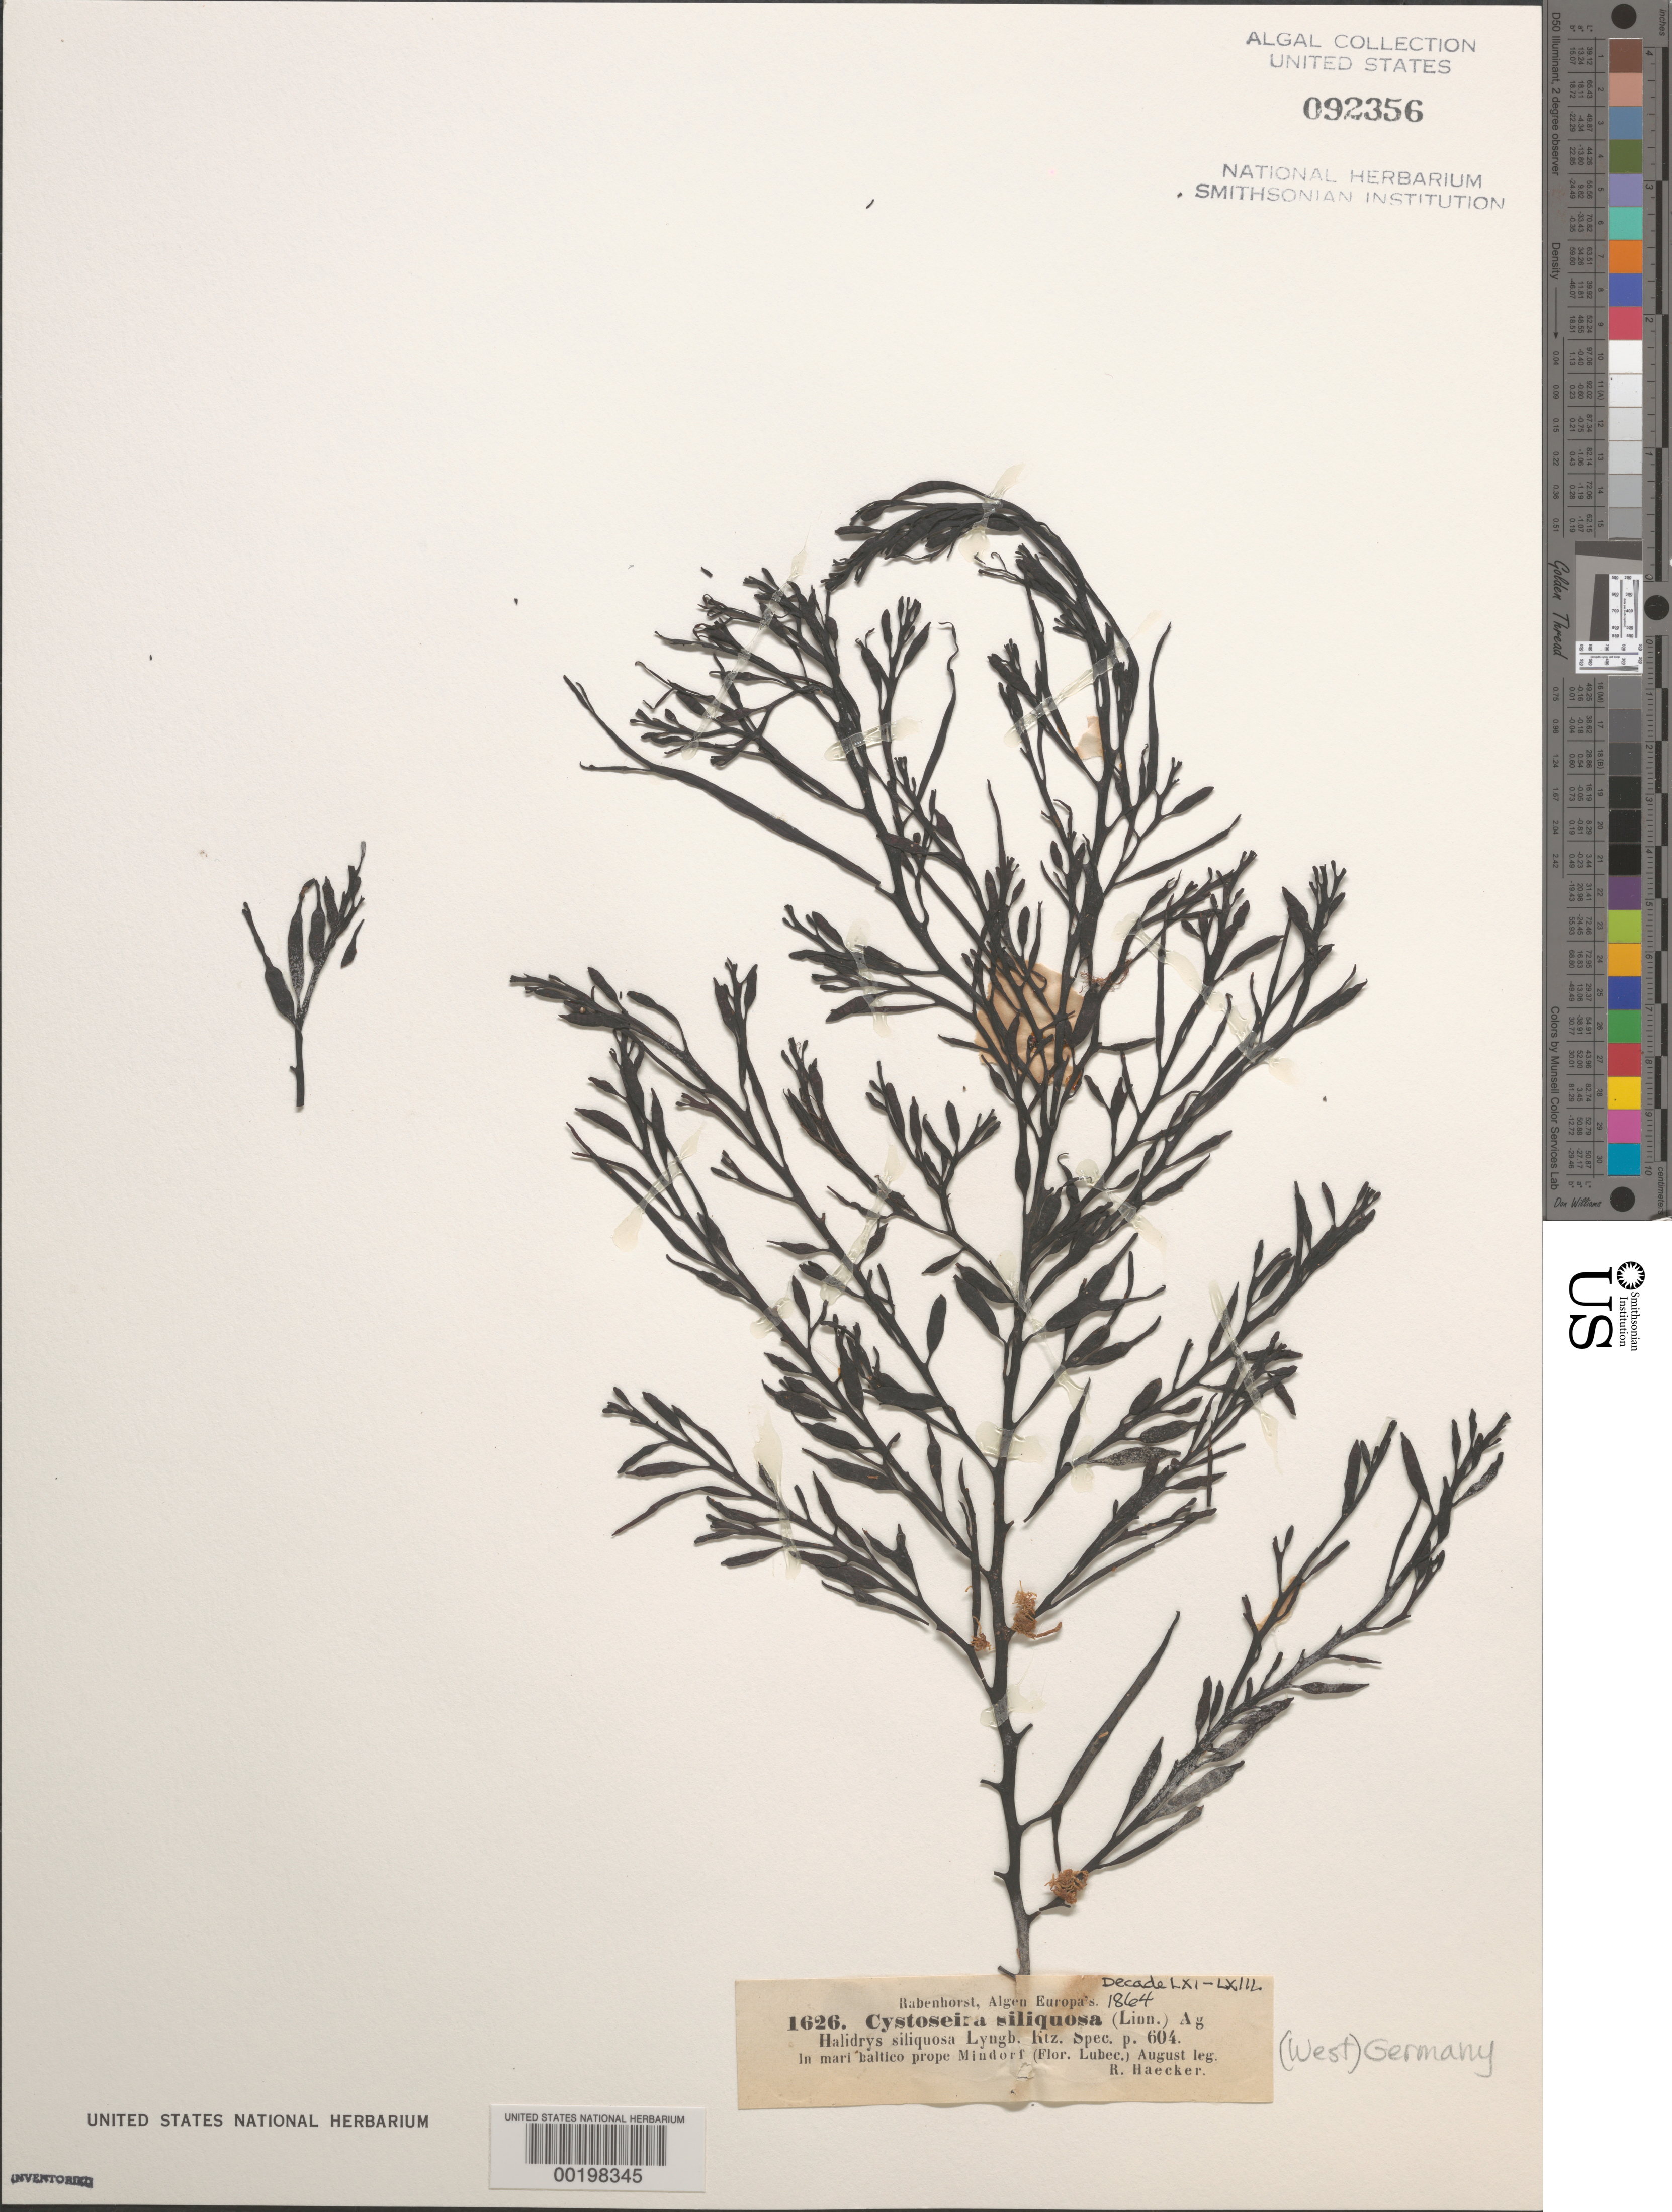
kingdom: Chromista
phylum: Ochrophyta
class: Phaeophyceae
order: Fucales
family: Sargassaceae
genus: Halidrys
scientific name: Halidrys siliquosa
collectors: R. Haecker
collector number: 1626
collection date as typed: Aug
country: Germany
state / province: Schleswig-Holstein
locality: Baltic Sea near Mindorf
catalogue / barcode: US 92356